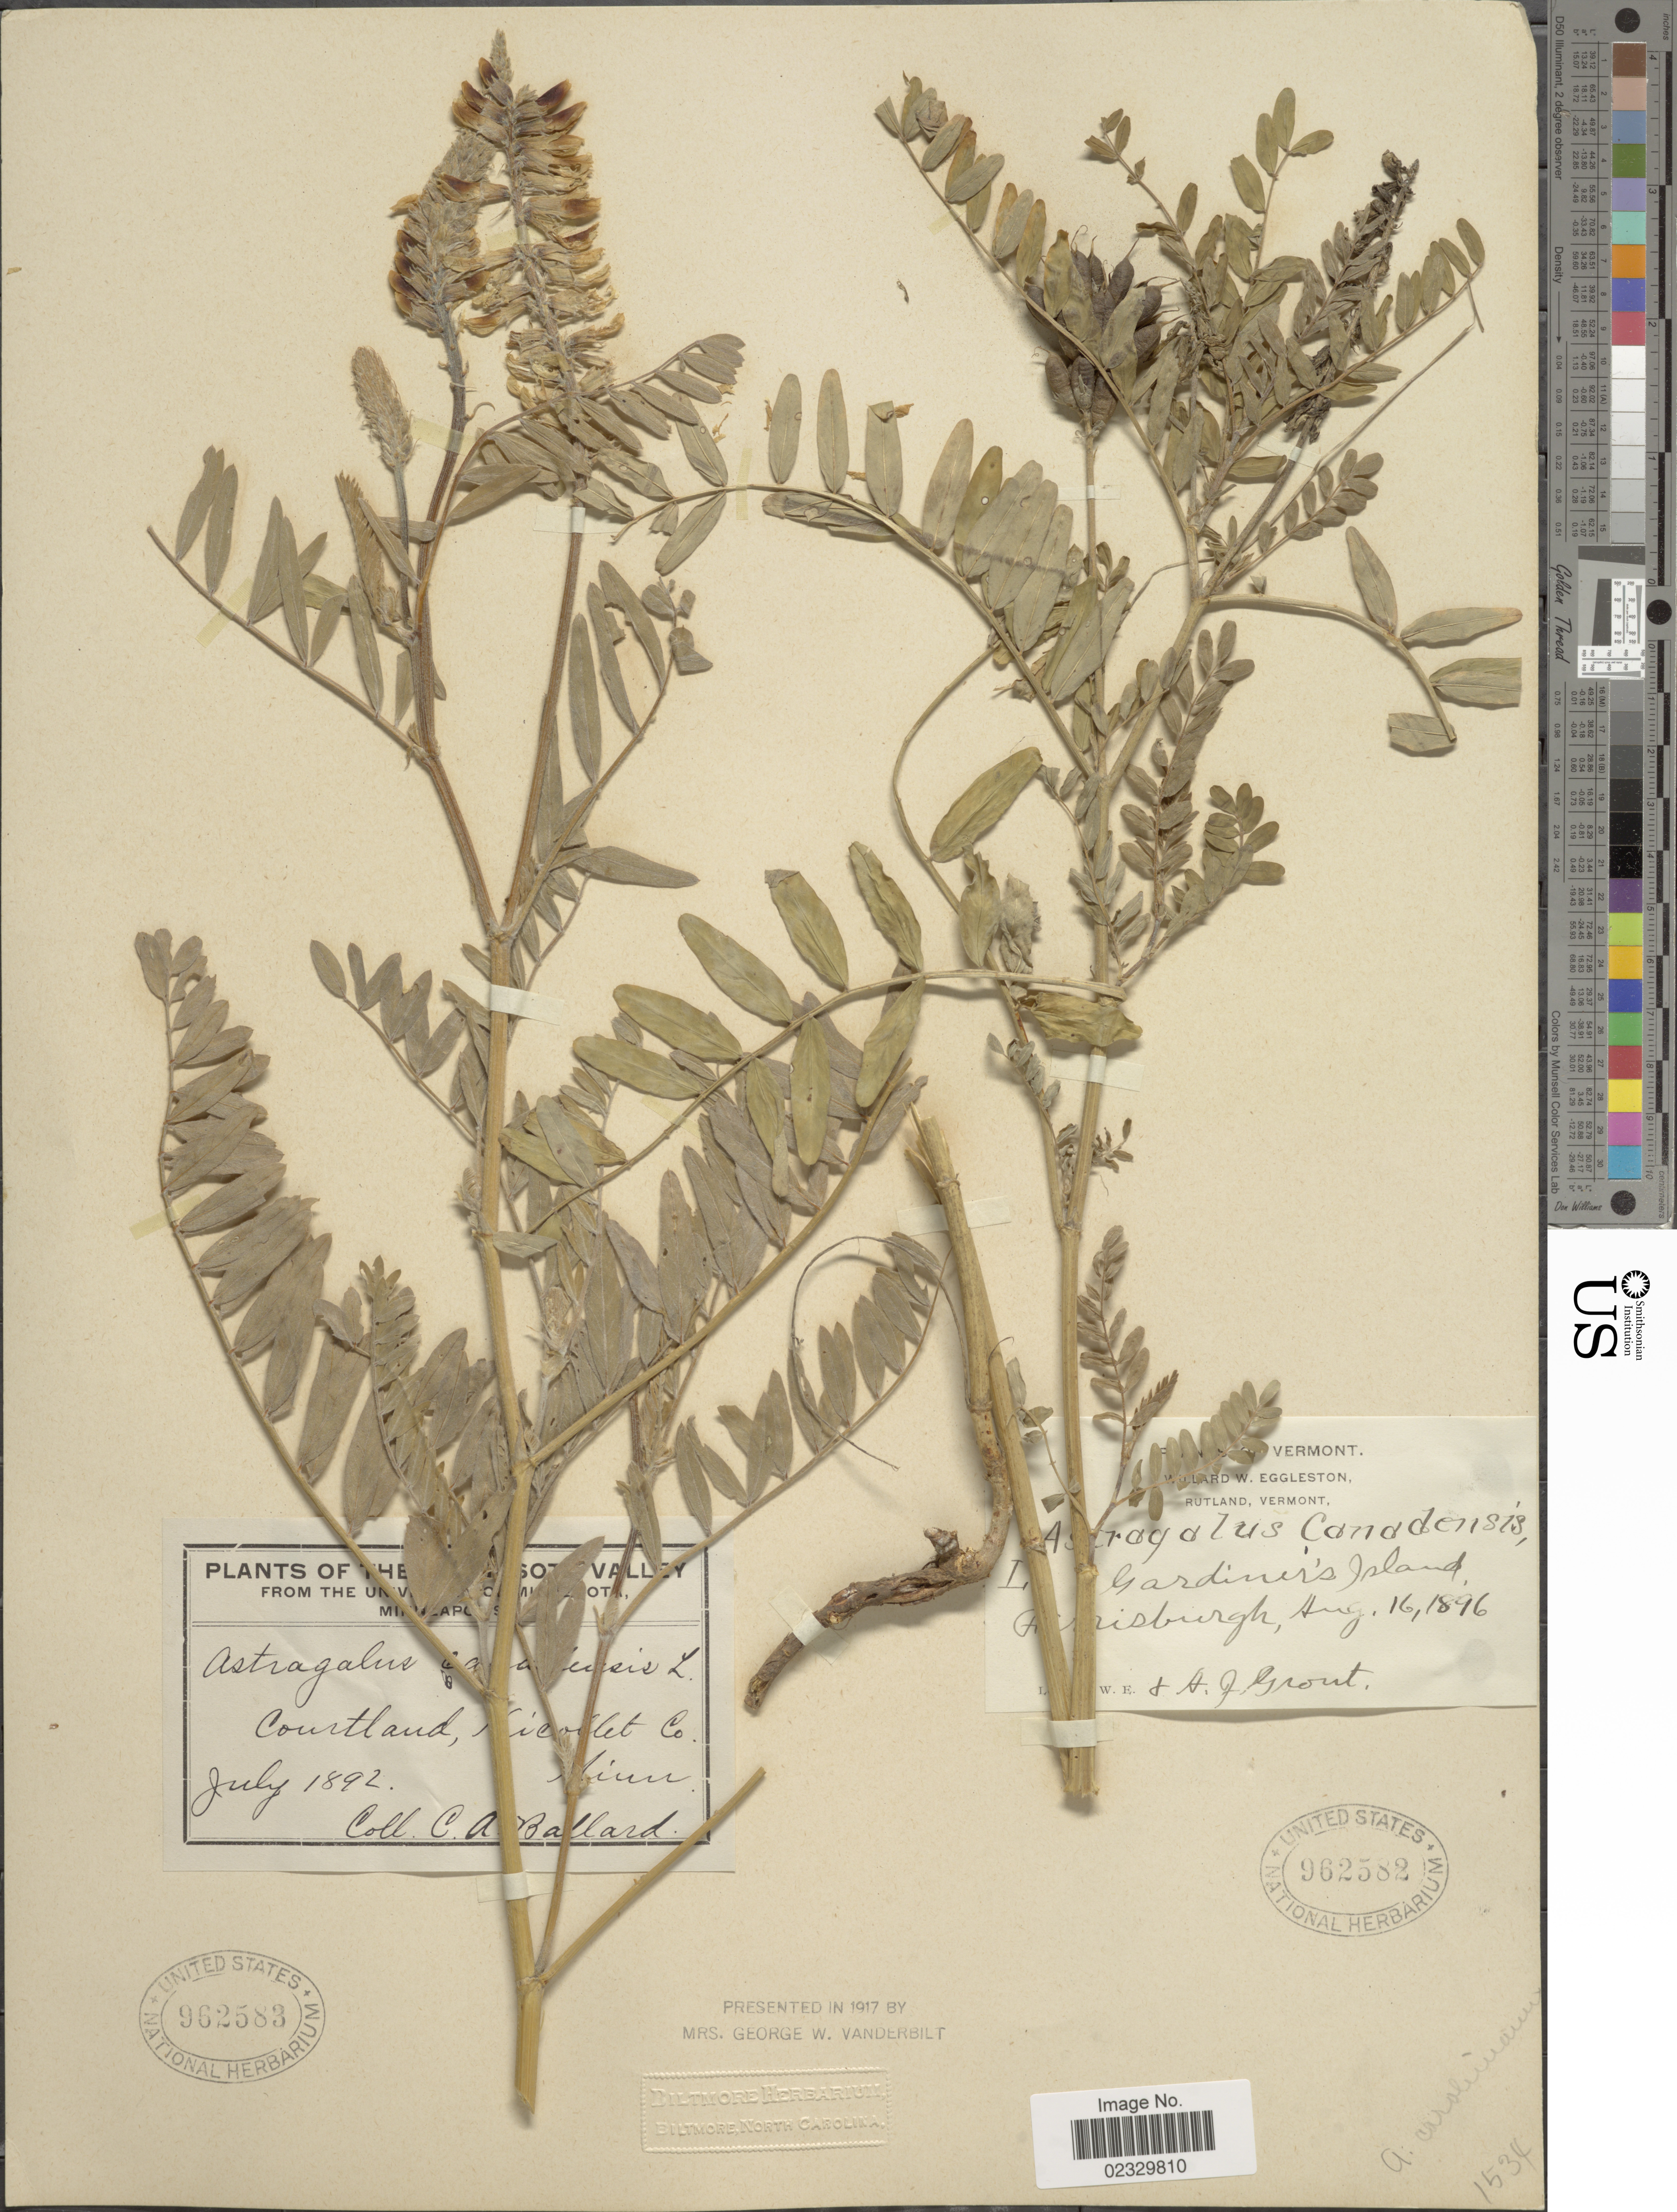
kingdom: Plantae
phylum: Tracheophyta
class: Magnoliopsida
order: Fabales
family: Fabaceae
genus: Astragalus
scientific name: Astragalus canadensis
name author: L.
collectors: C. A. Ballard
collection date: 1892-07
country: United States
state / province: Minnesota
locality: Courtland, Nicollet Co.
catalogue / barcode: US 962583